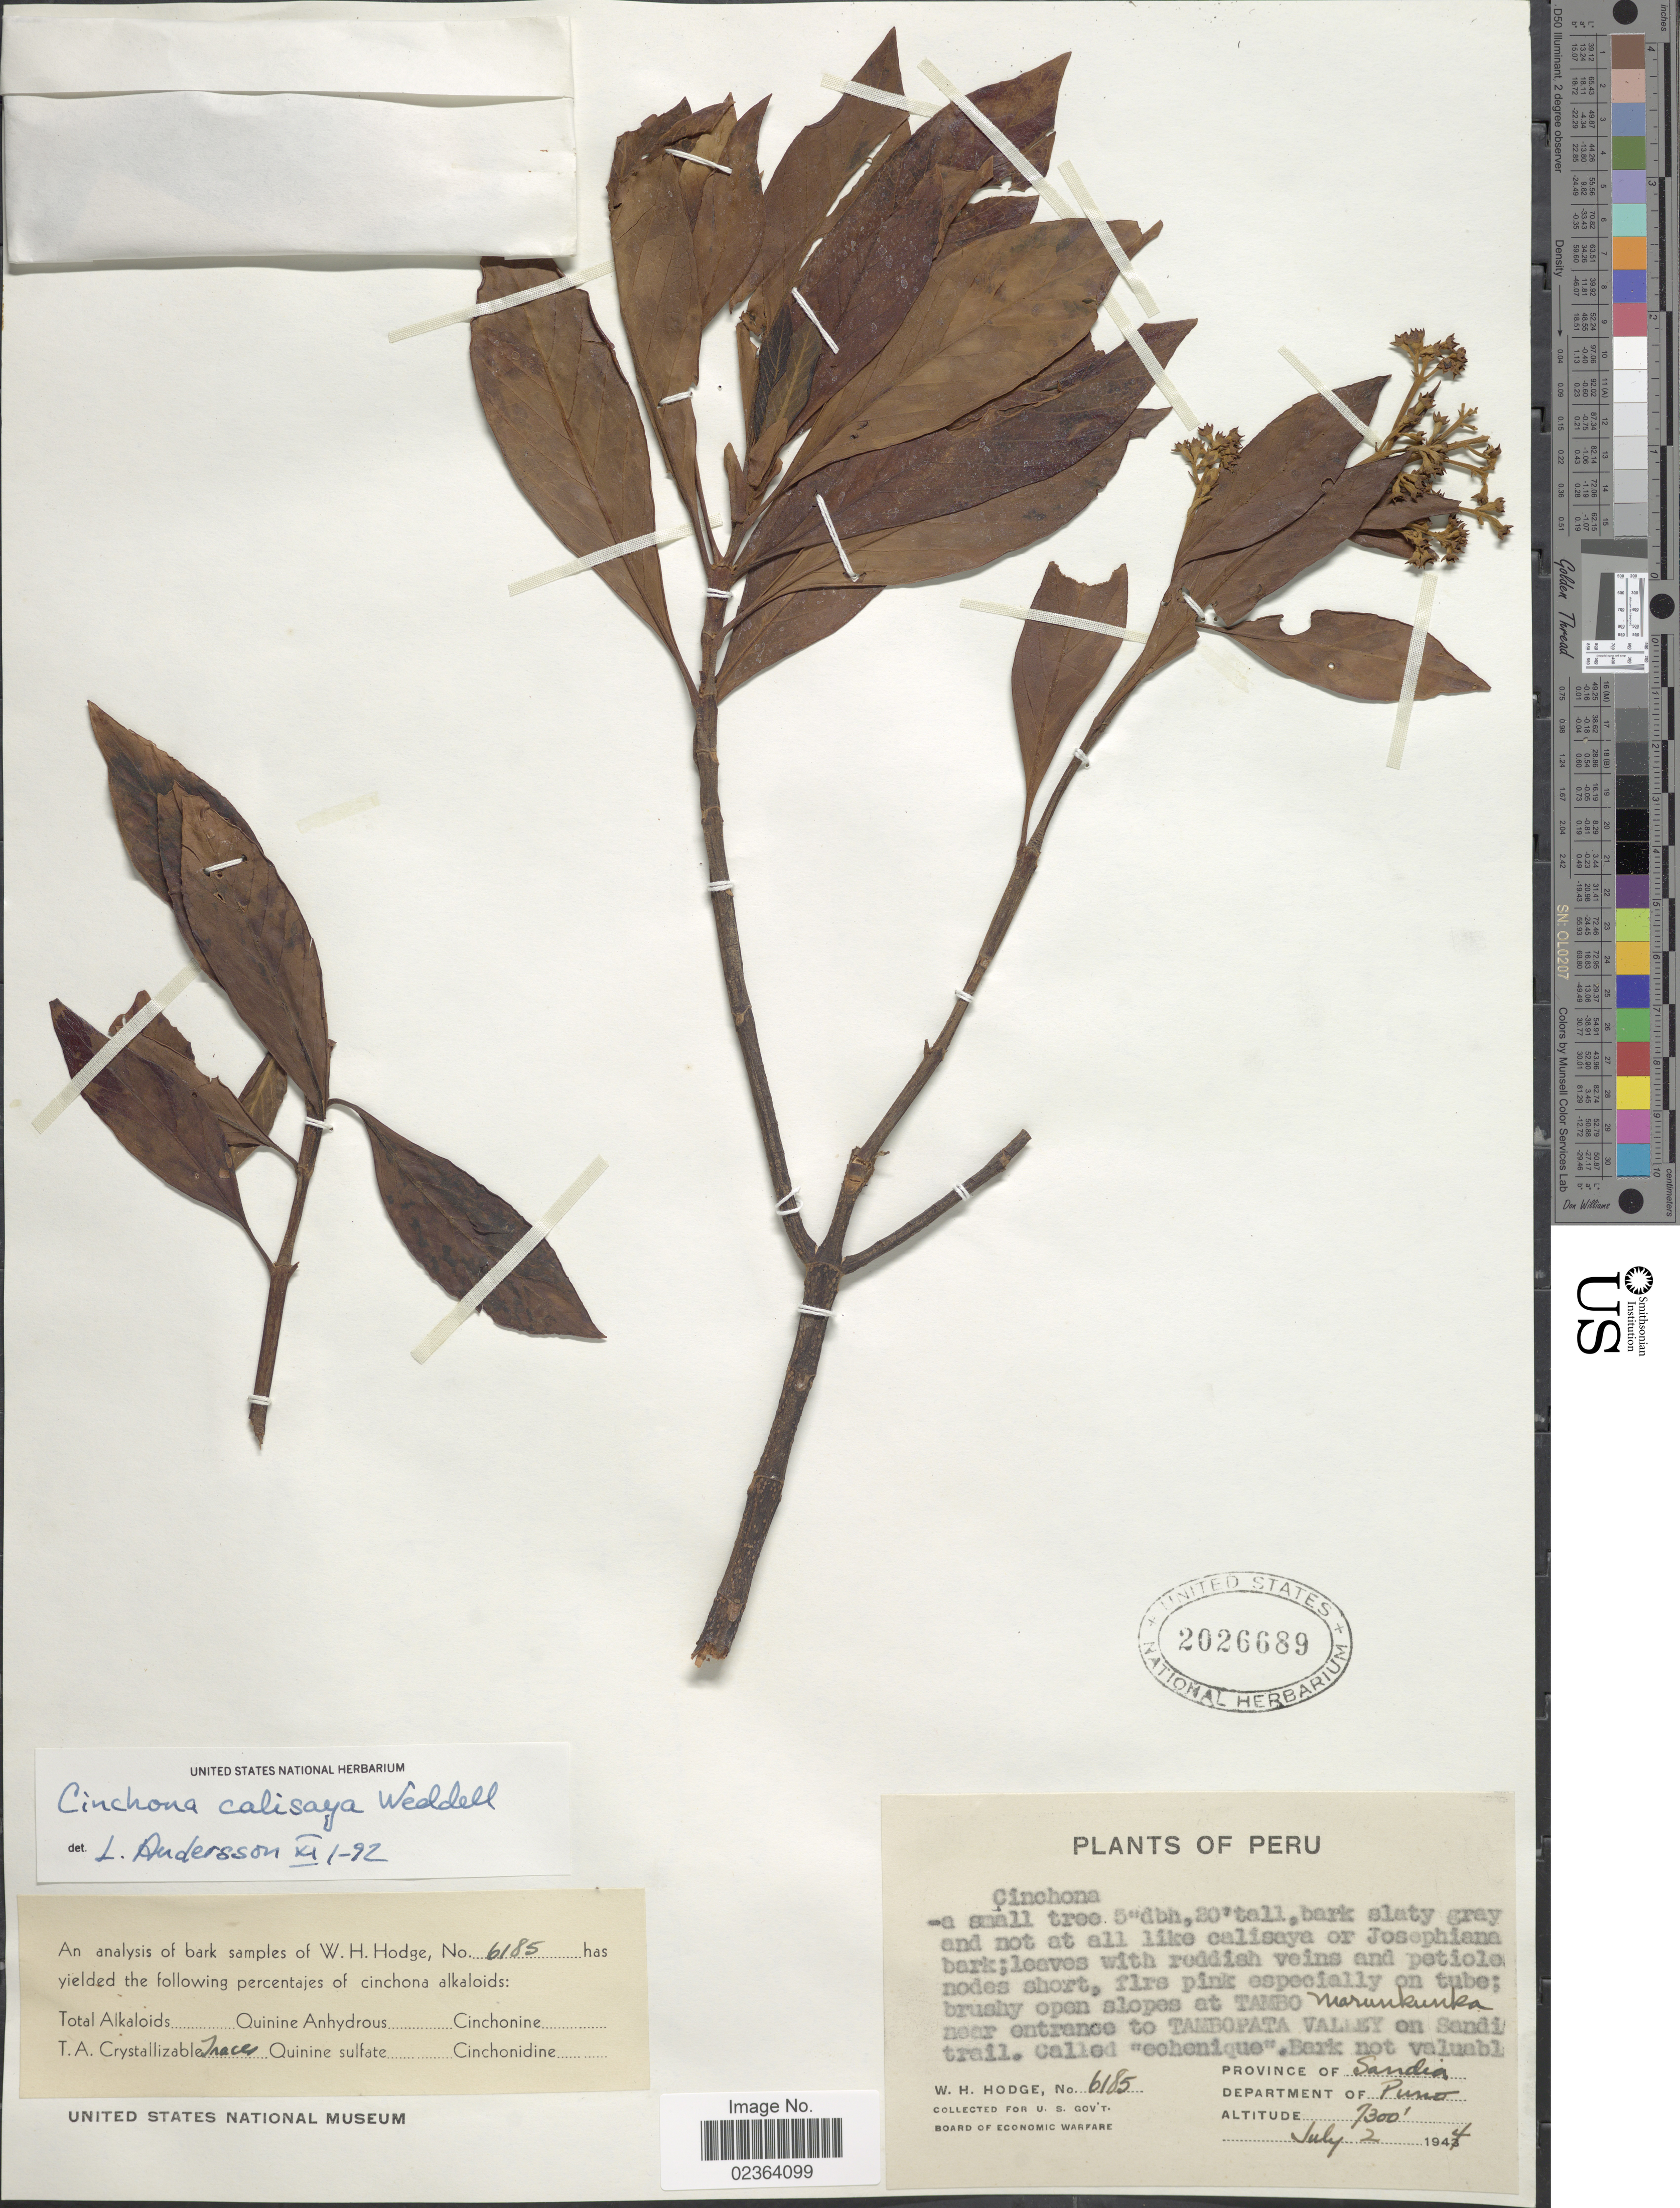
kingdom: Plantae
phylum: Tracheophyta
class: Magnoliopsida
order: Gentianales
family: Rubiaceae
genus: Cinchona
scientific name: Cinchona calisaya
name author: Wedd.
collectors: W. Hodge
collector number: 6185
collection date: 1944-07-02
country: Peru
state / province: Puno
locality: Province of Sandia, Department of Puno, open slopes at Tambo Marunkunka near entrance to Tambopata Valley on Sandy trail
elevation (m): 2225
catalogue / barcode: US 2026689